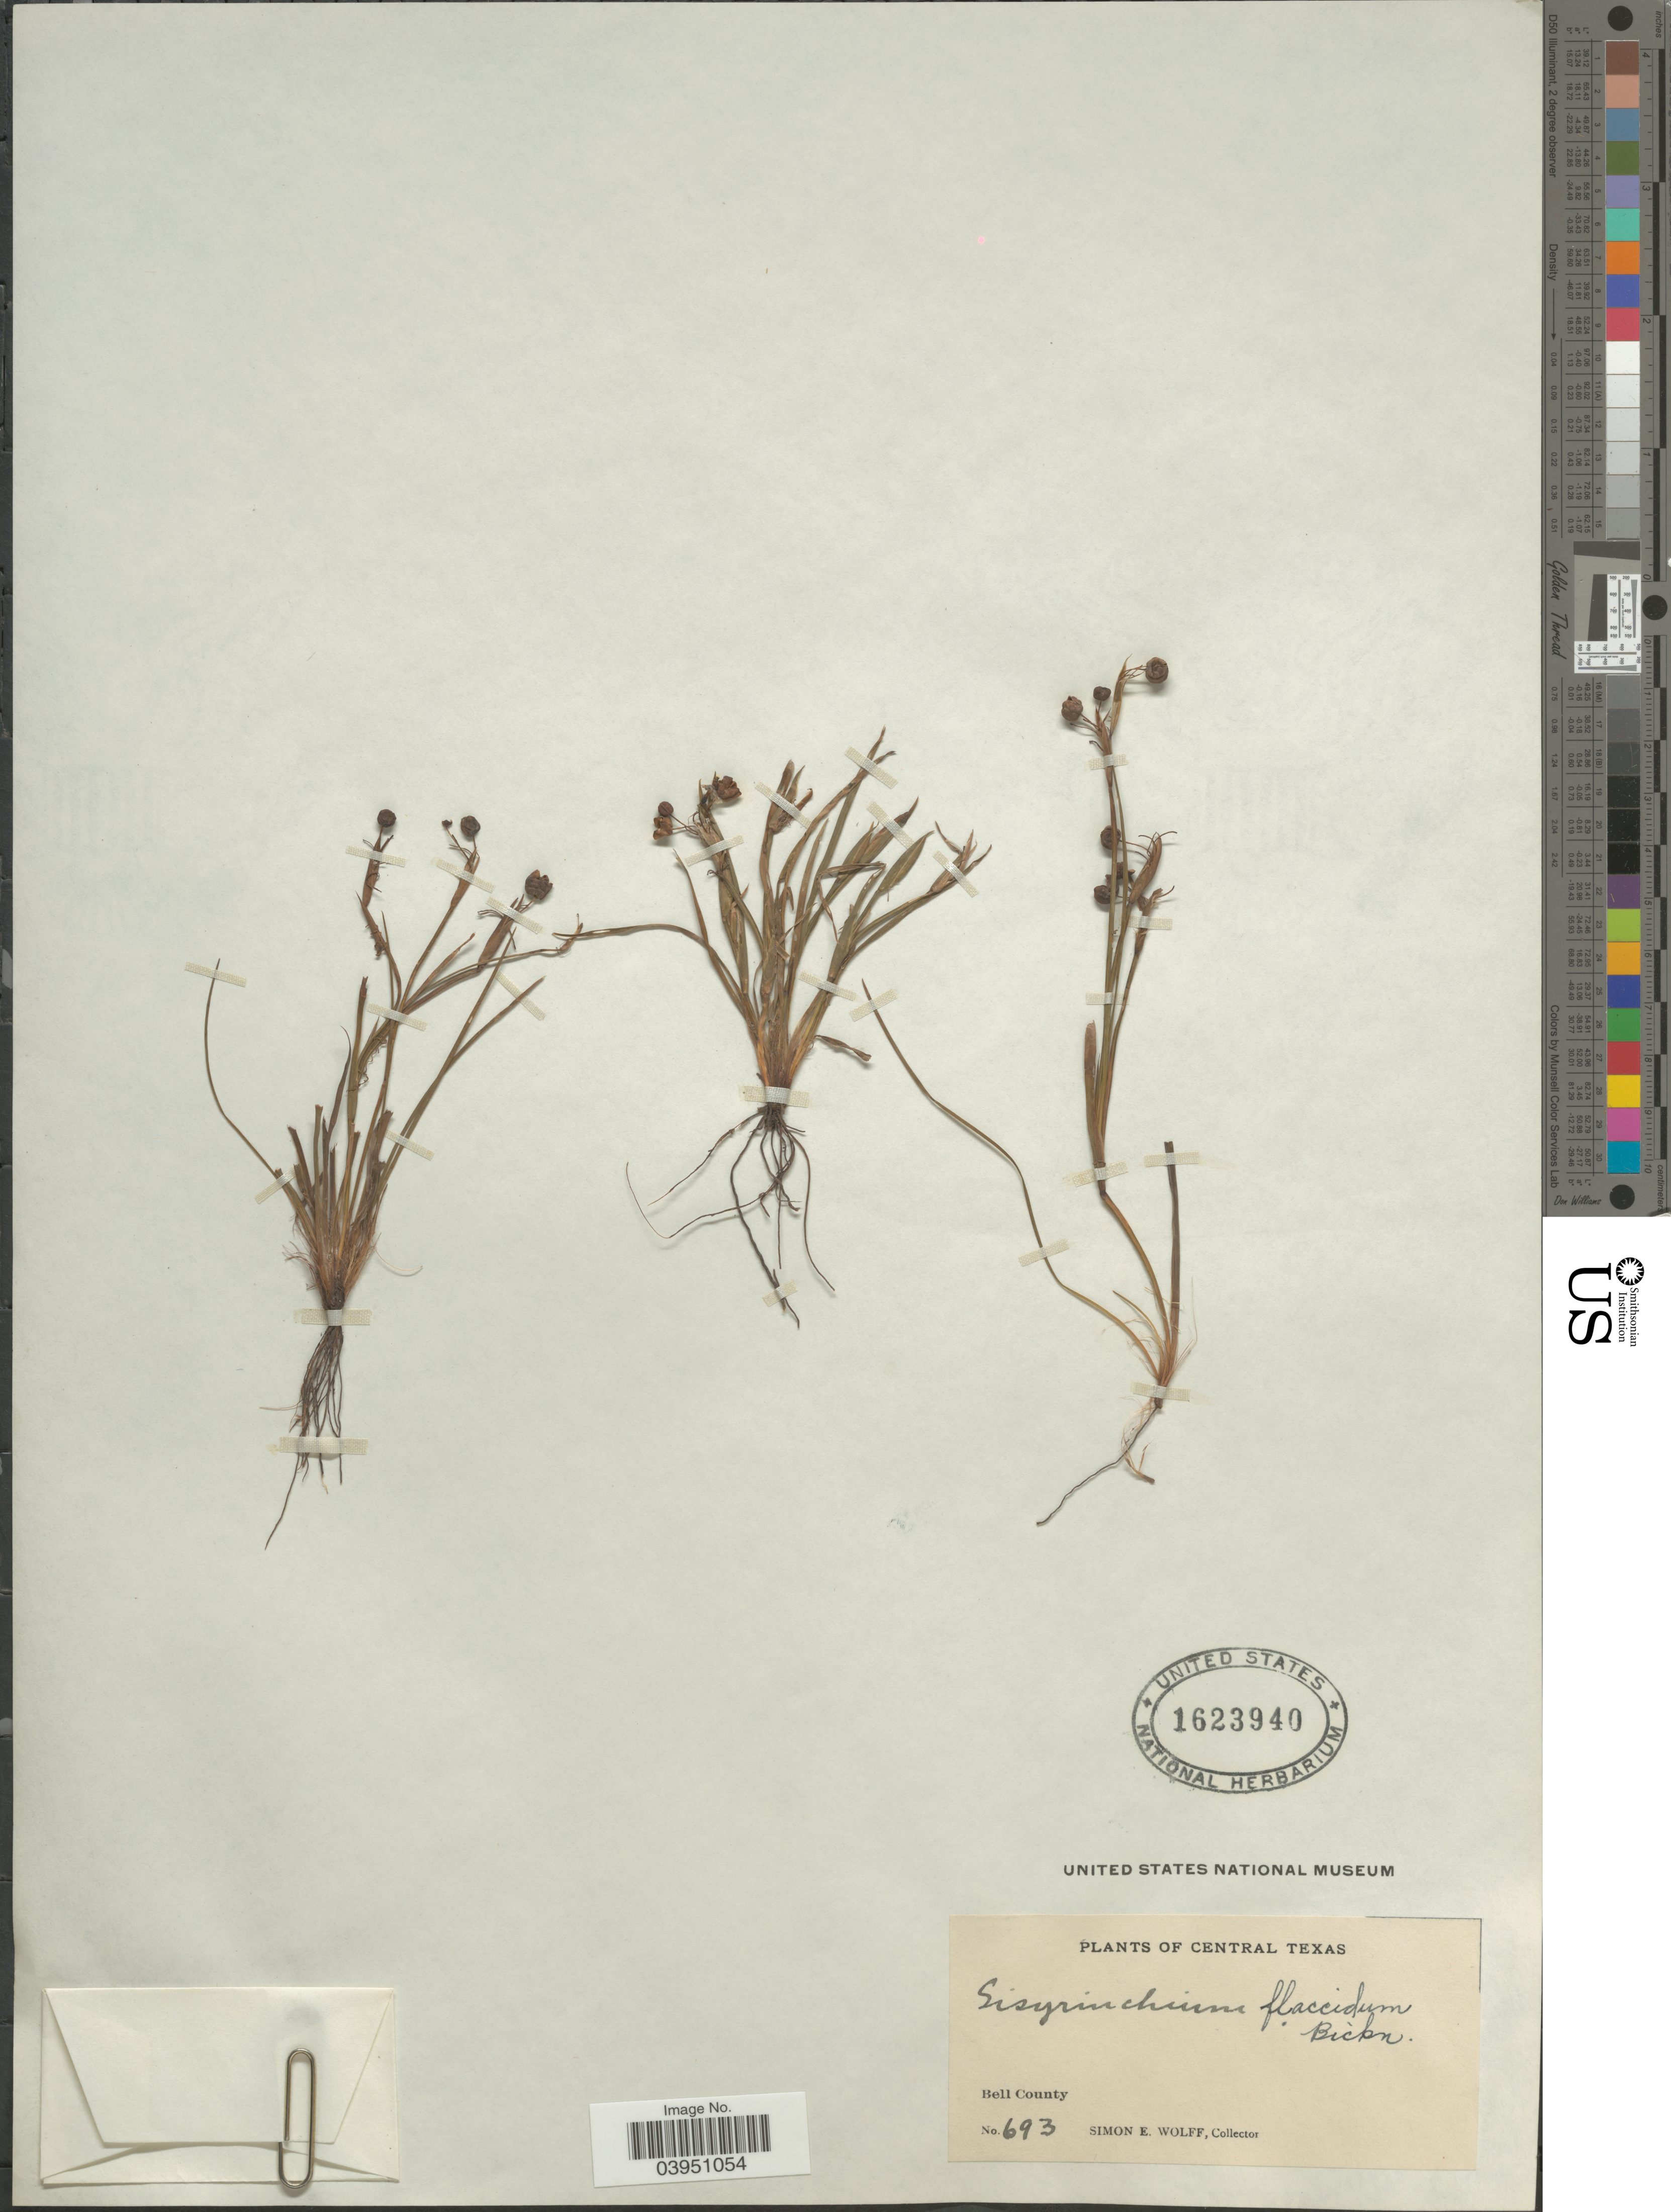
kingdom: Plantae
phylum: Tracheophyta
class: Liliopsida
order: Asparagales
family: Iridaceae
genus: Sisyrinchium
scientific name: Sisyrinchium flaccidum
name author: E.P. Bicknell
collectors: S. E. Wolff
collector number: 693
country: United States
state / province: Texas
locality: Central Texas. Bell County.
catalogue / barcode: US 1623940